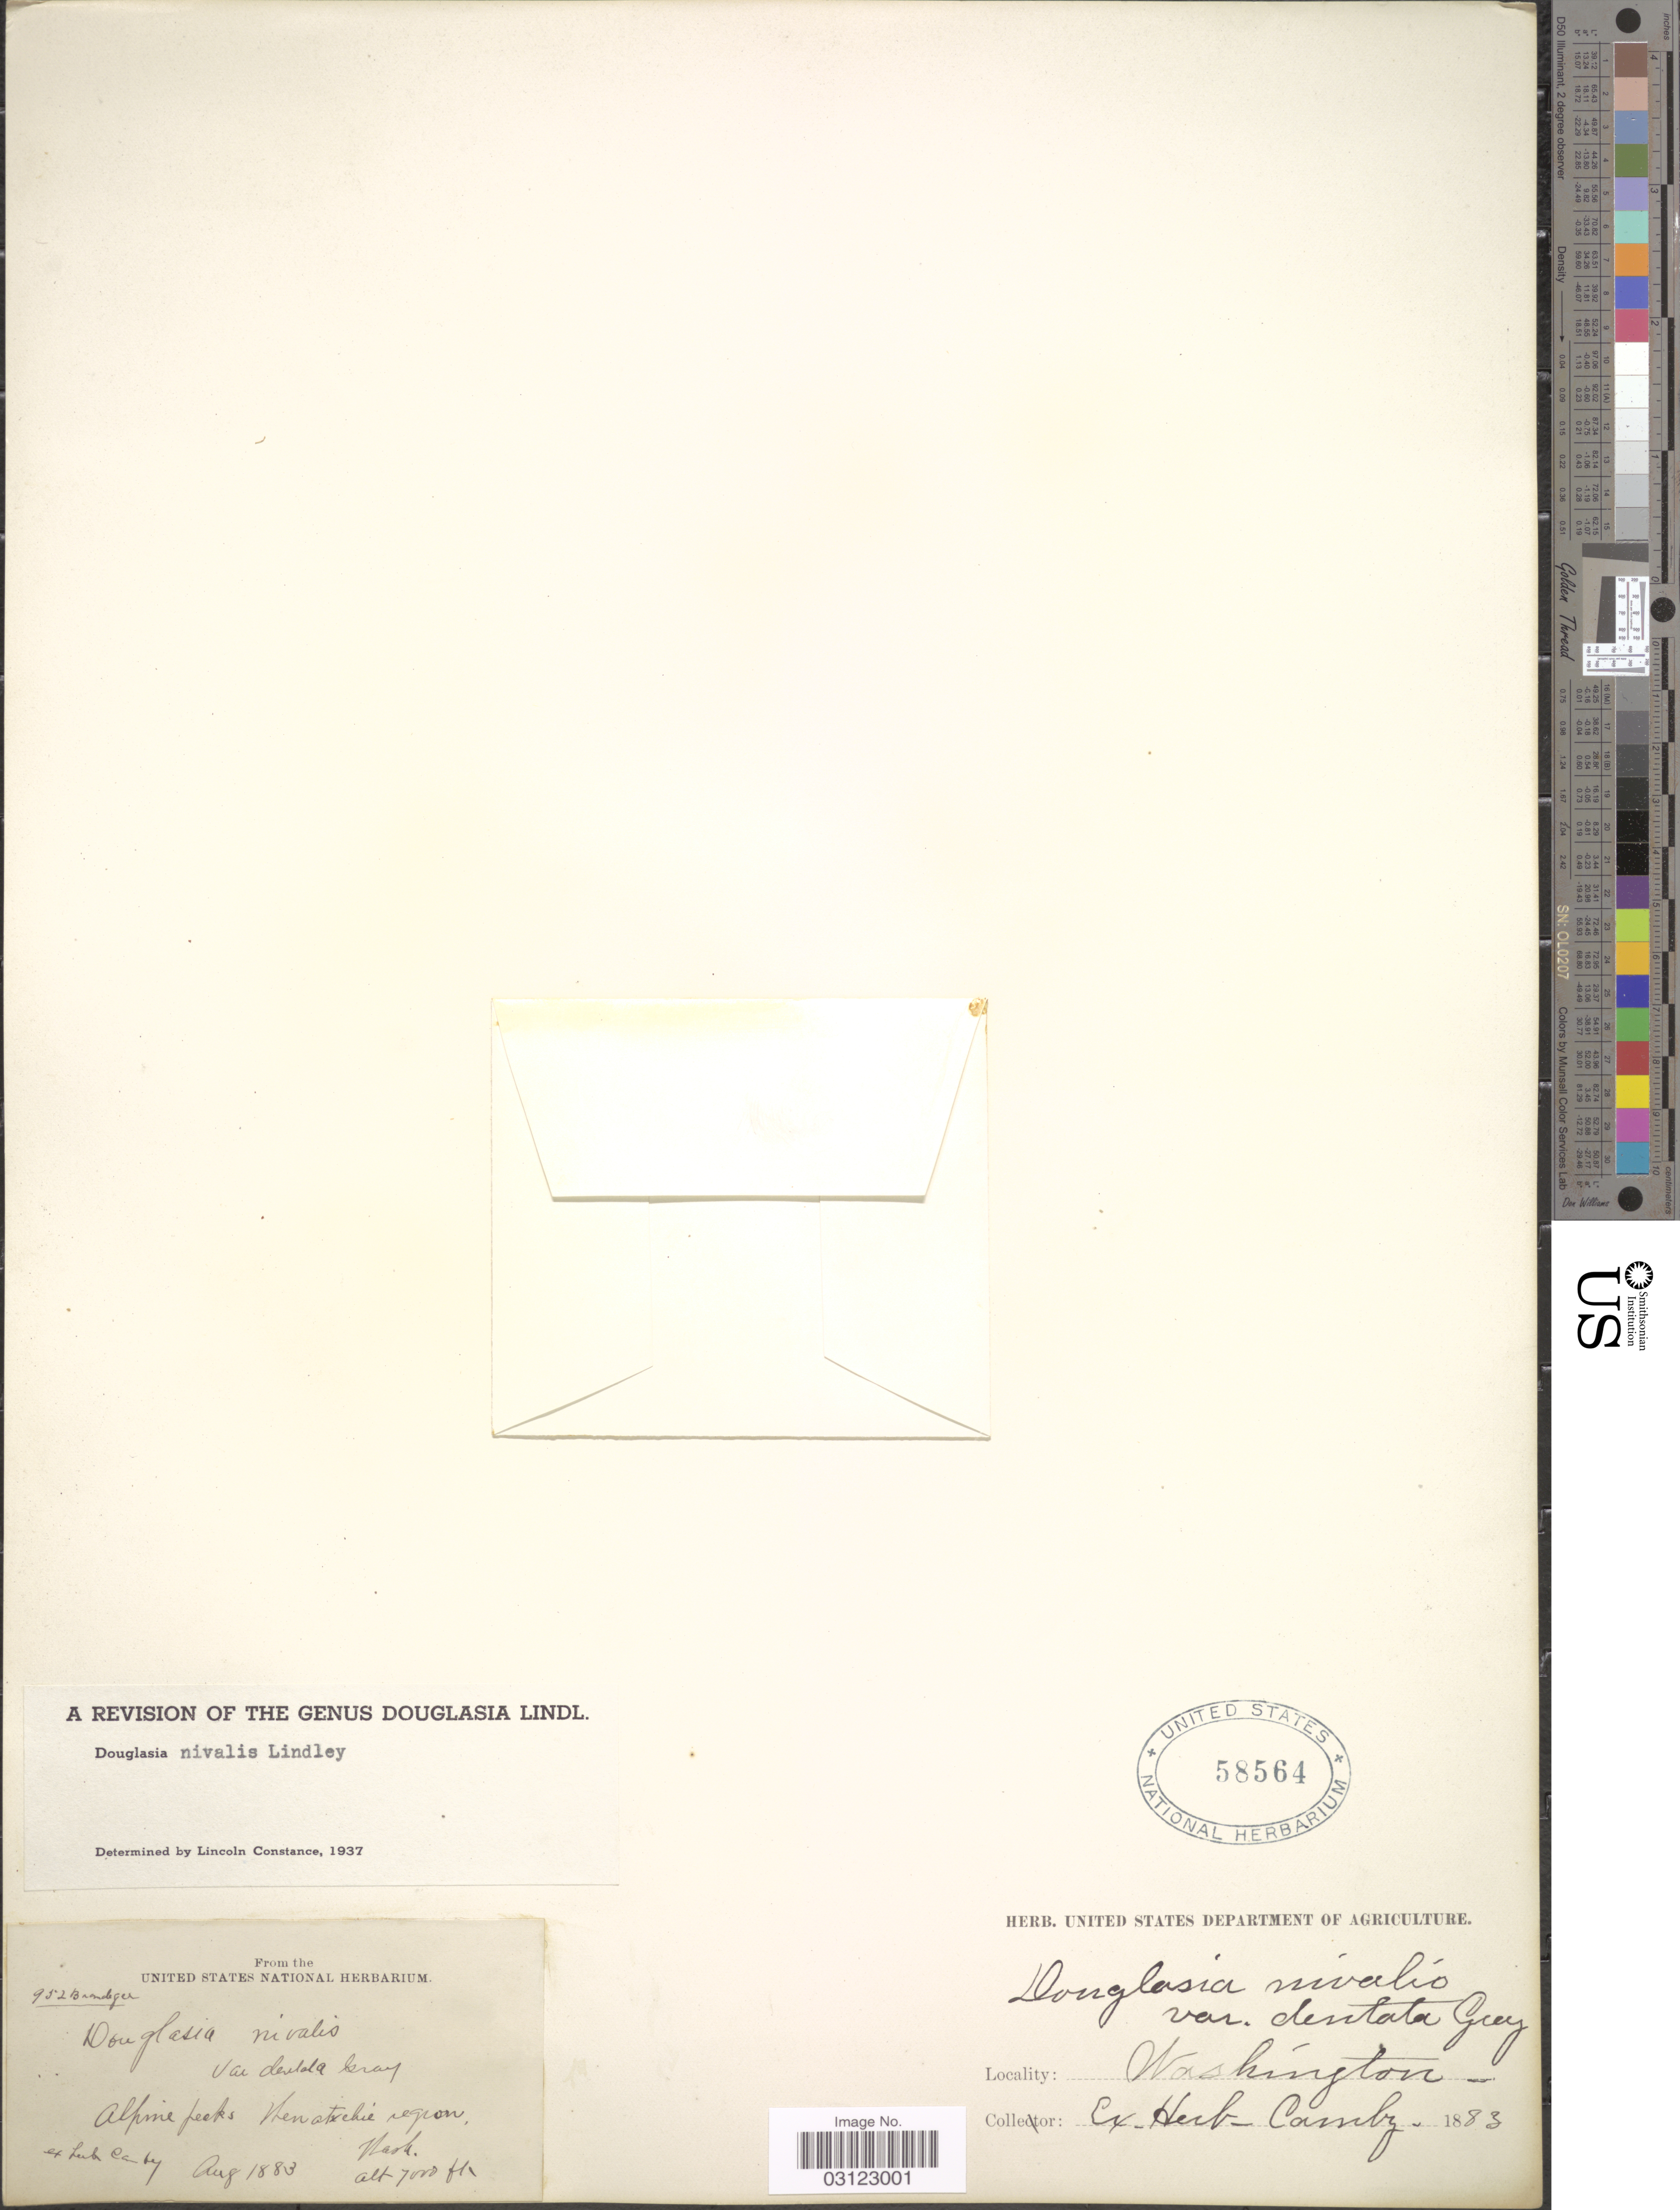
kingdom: Plantae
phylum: Tracheophyta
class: Magnoliopsida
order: Ericales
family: Primulaceae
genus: Douglasia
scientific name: Douglasia nivalis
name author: Lindl.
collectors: ex herb. Canby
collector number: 952 Brandegee?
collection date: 1883-08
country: United States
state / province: Washington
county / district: Chelan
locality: Alpine peeks Wenatchee region, Wash.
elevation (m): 2134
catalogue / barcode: US 58564